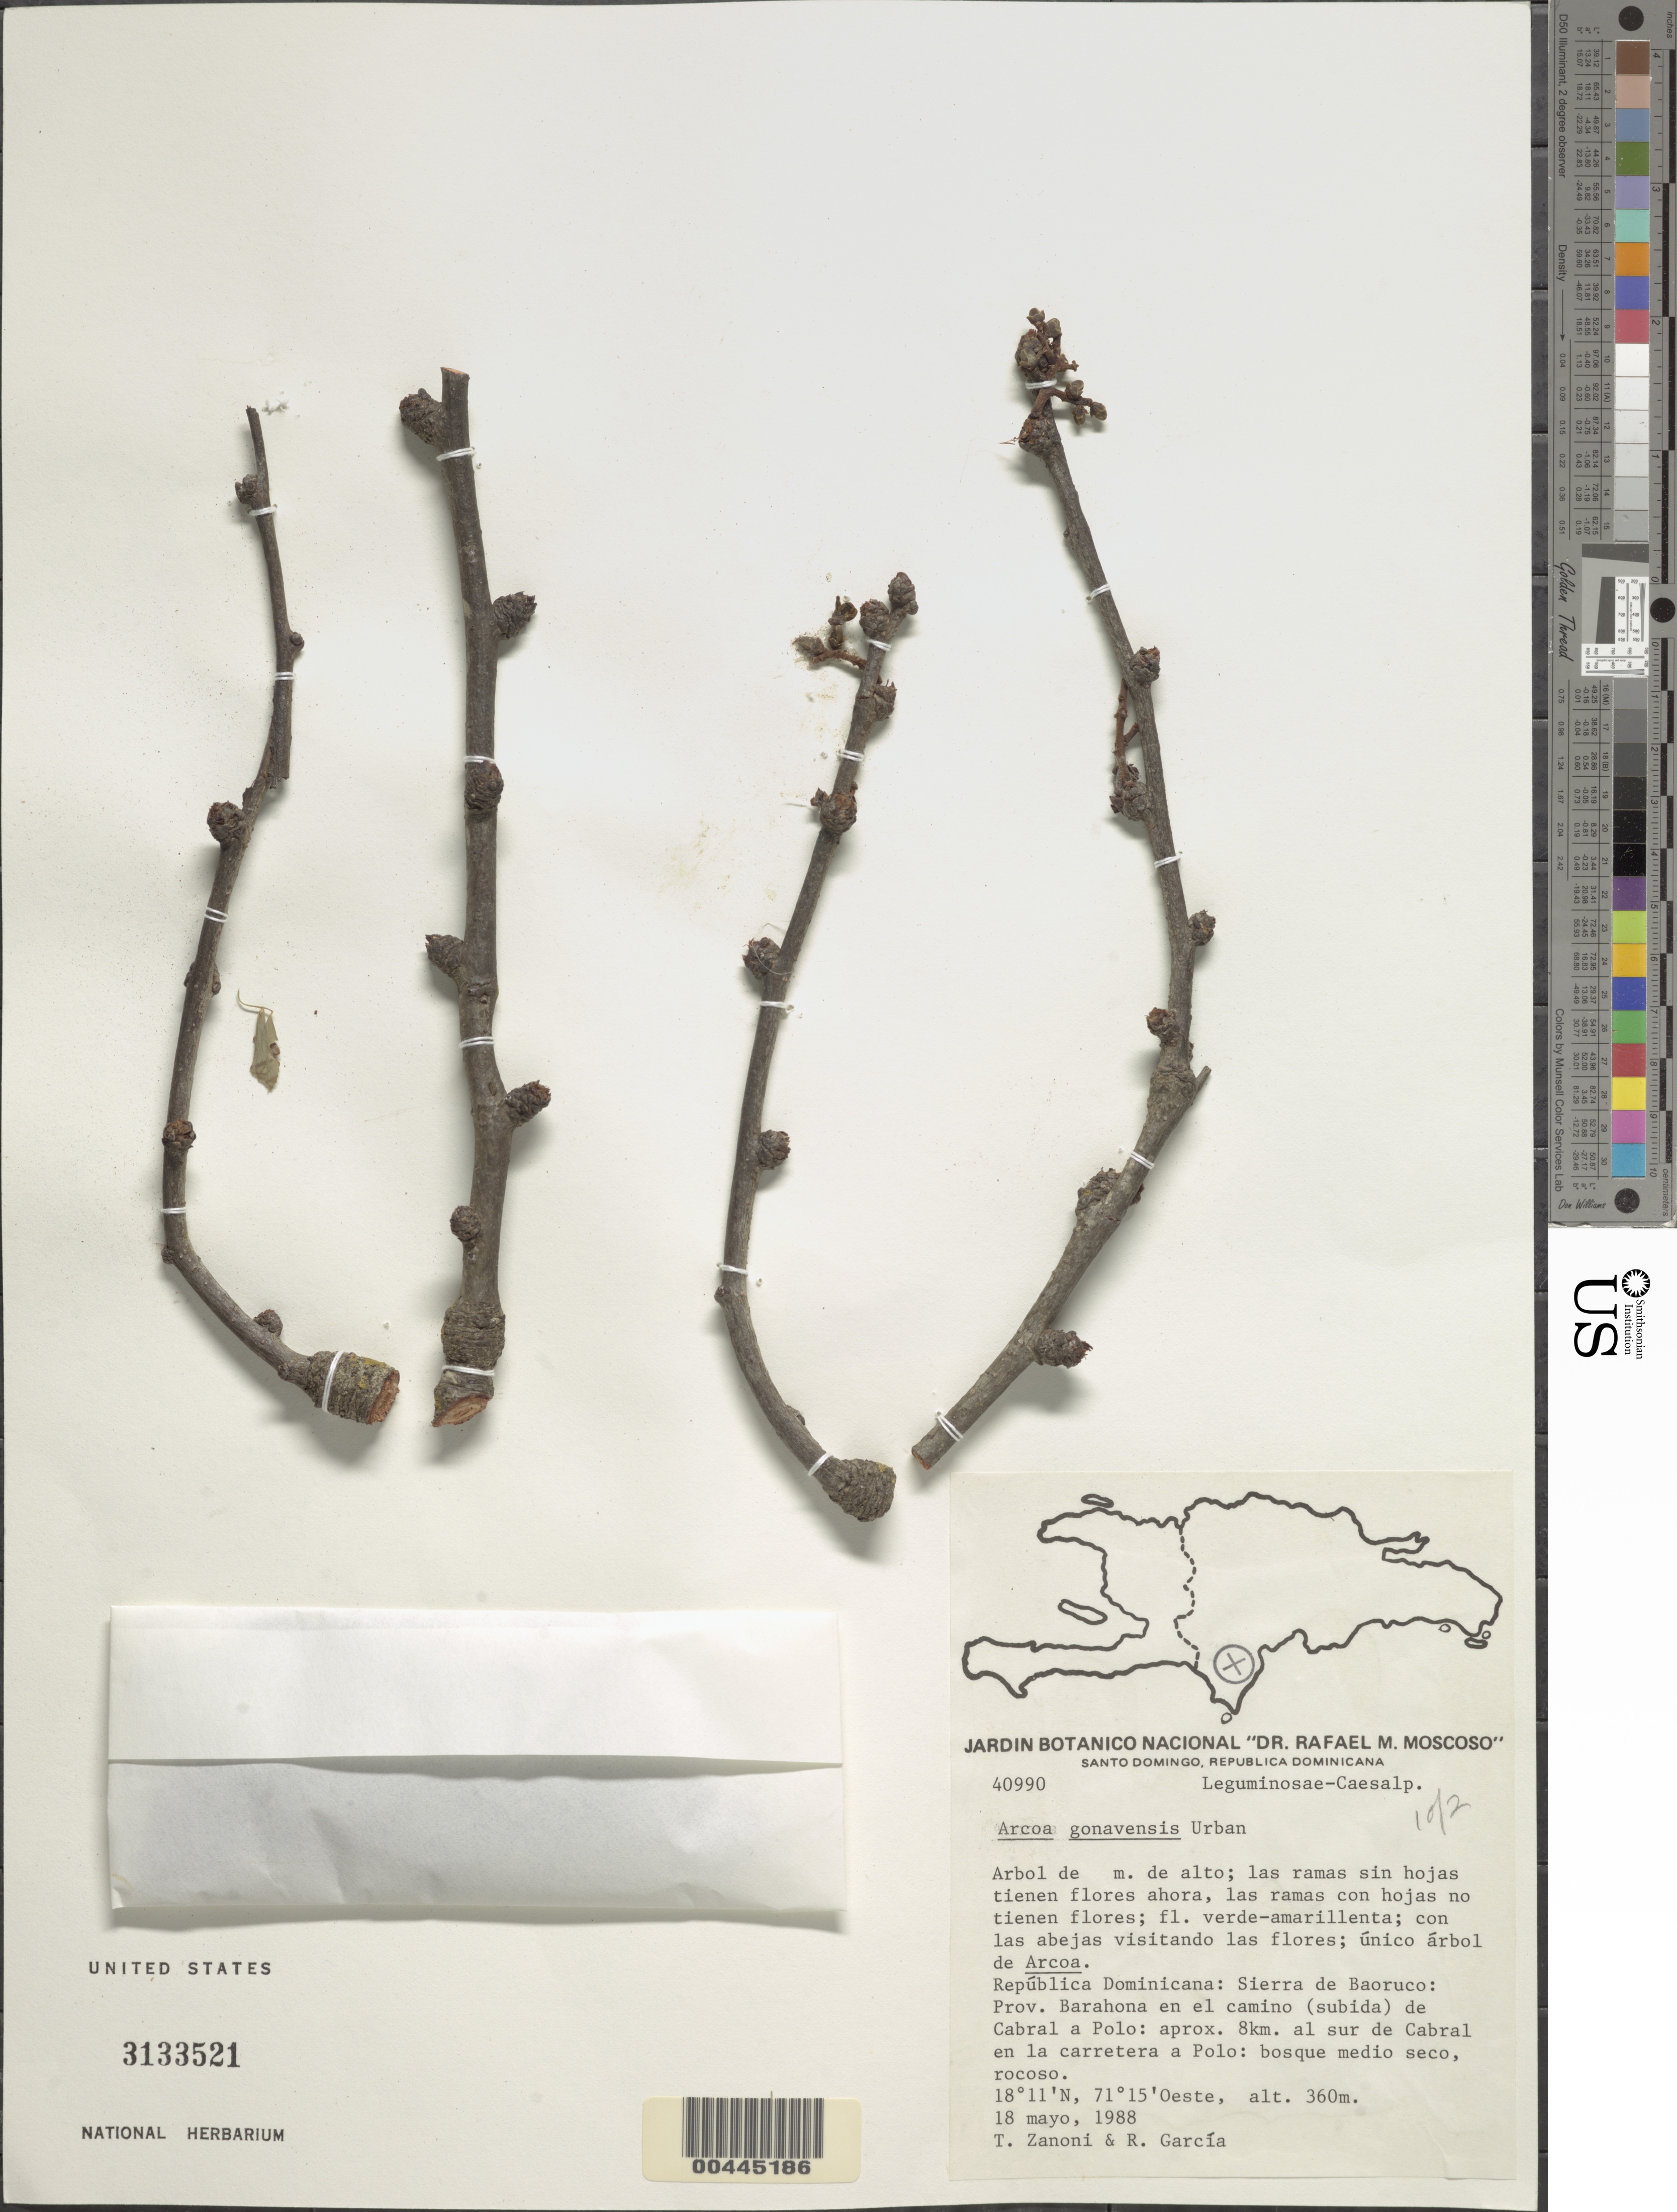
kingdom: Plantae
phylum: Tracheophyta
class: Magnoliopsida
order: Fabales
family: Fabaceae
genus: Arcoa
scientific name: Arcoa gonavensis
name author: Urb.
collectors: T. A. Zanoni & R. Garcia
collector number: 40990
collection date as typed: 18 May 1988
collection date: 1988-05-18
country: Dominican Republic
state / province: Barahona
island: Hispaniola Island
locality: Sierra de baoruco, cabral a polo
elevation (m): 360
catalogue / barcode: US 3133521